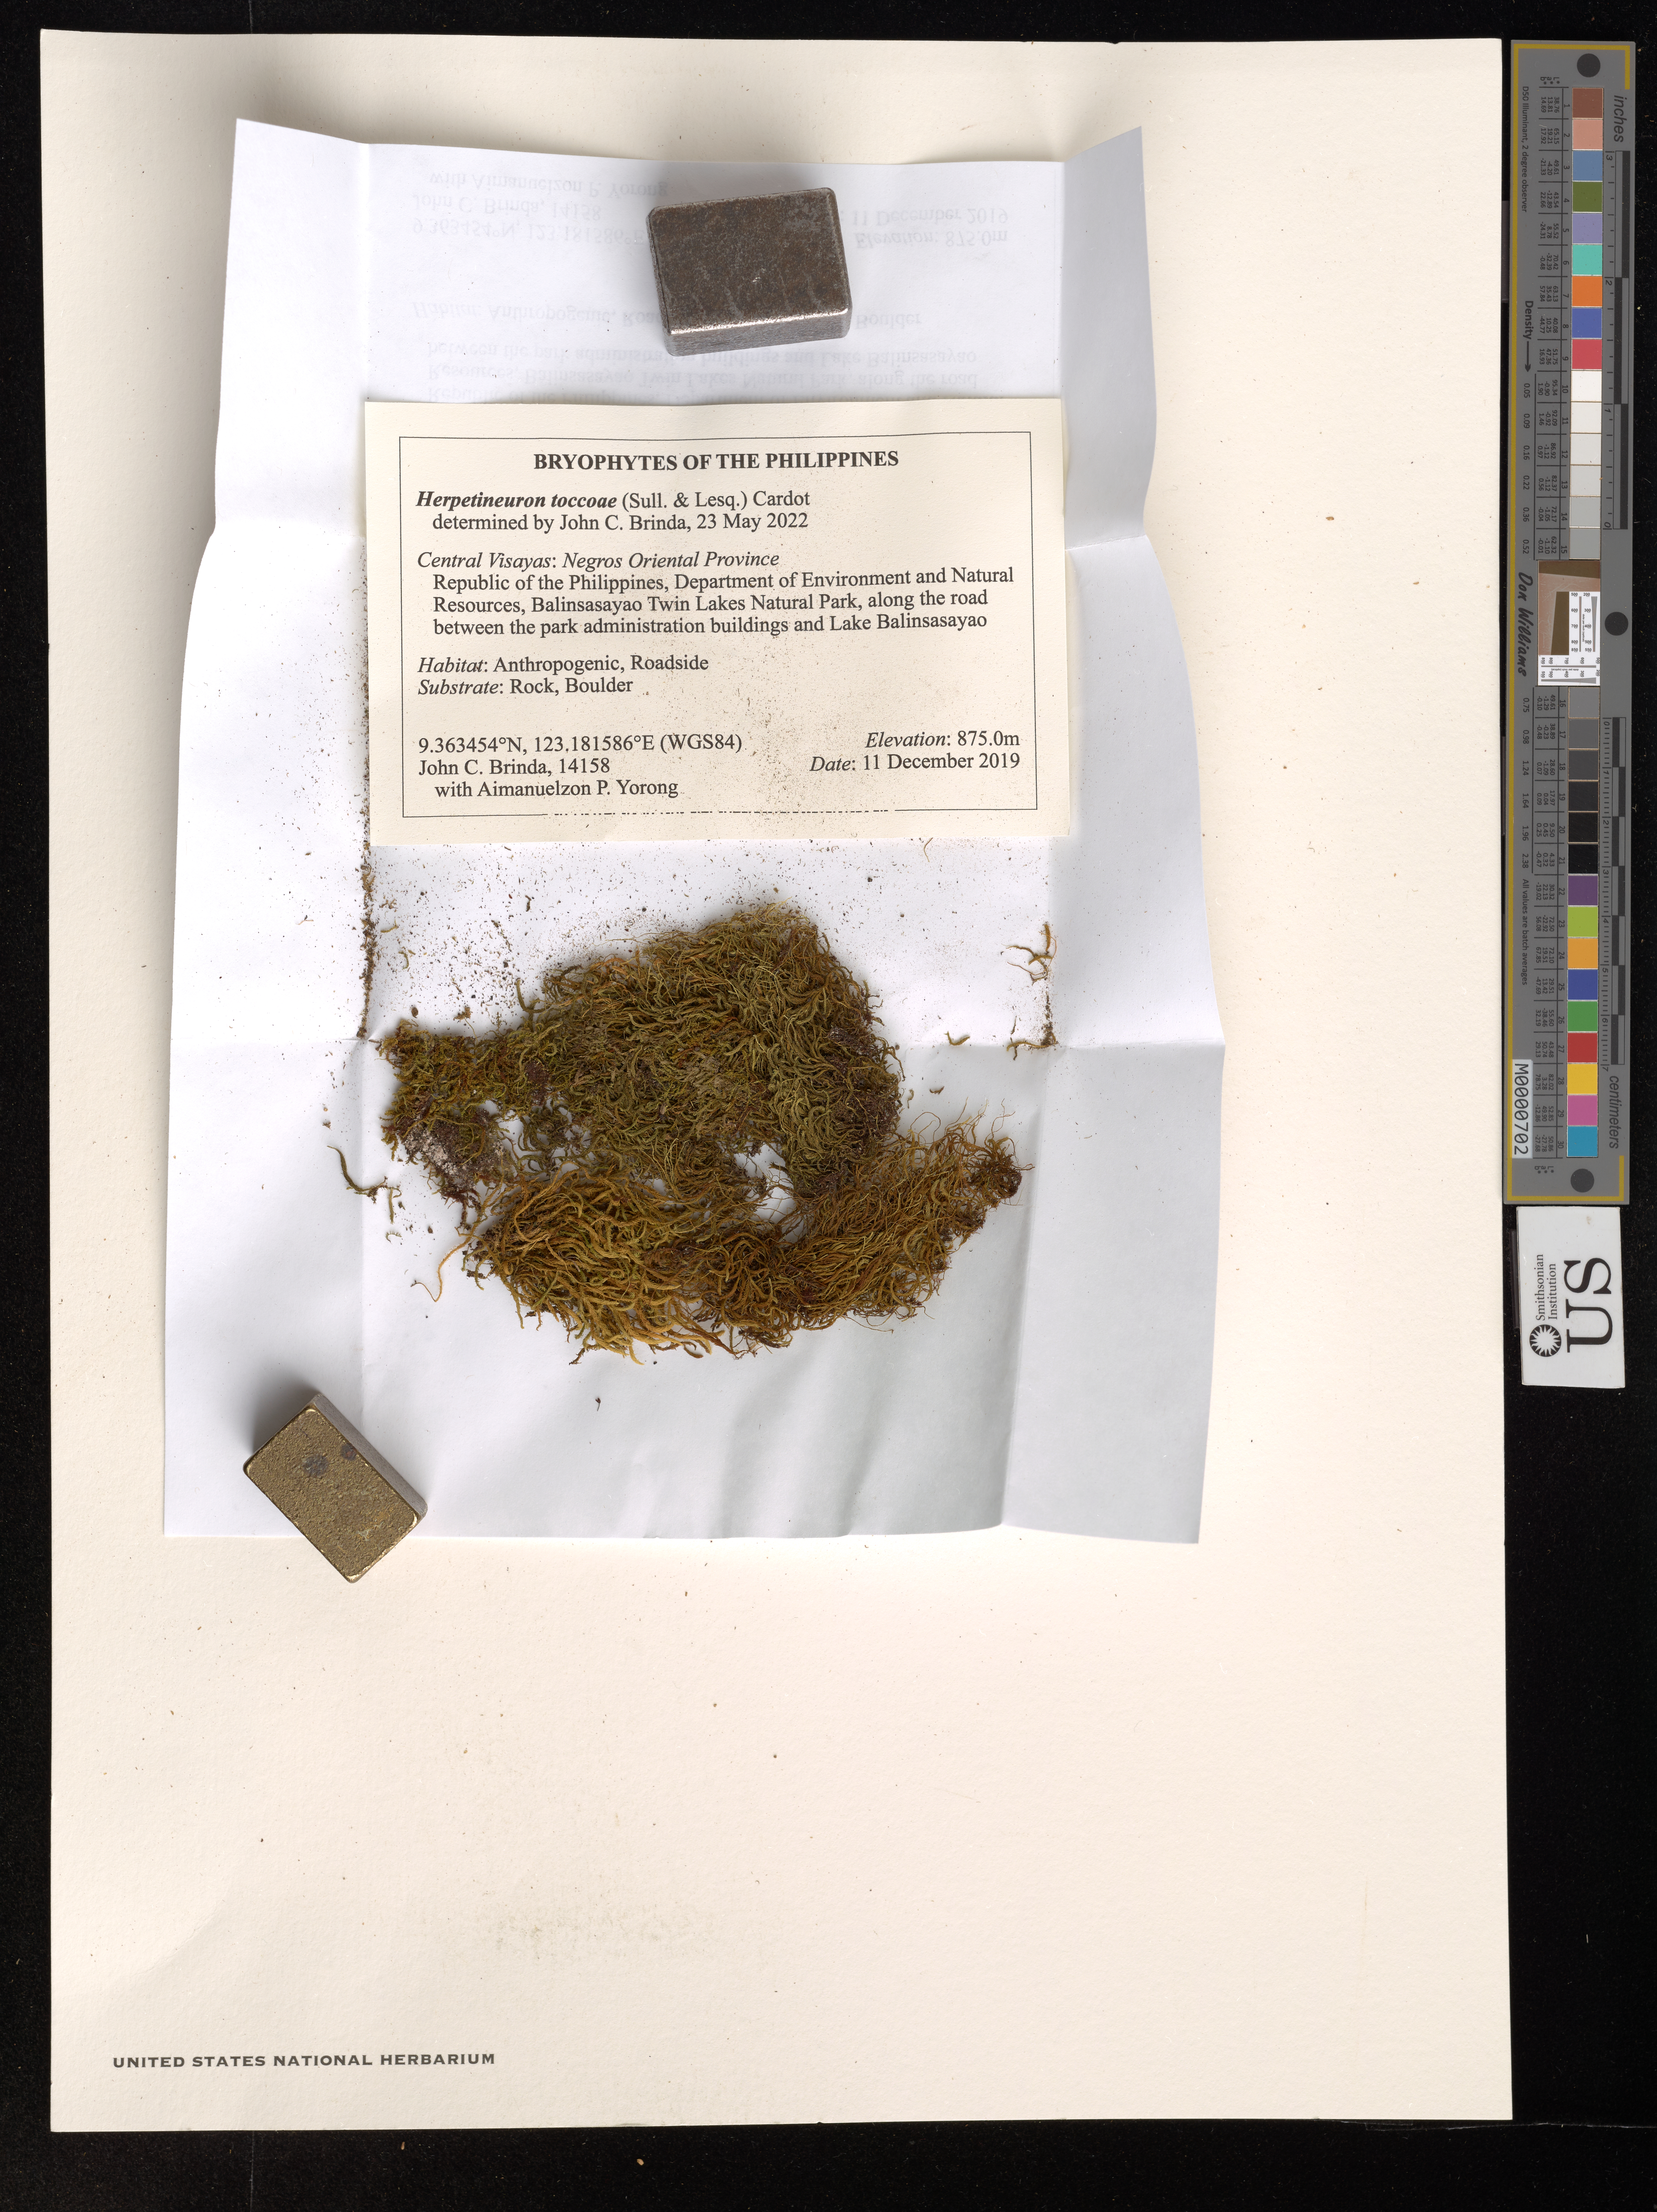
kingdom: Plantae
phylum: Bryophyta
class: Bryopsida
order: Hypnales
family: Thuidiaceae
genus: Herpetineuron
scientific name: Herpetineuron toccoae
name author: (Sull. & Lesq.) Cardot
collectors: J. Brinda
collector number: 14158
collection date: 2019-12-11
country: Philippines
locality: Central Visayas: Negros Oriental Province. Republic of the Philippines, Department of Environment and Natural Resources, Balinsasayao Twin Lakes Natural Parkm along the road between the park administration buildings and Lake Balinsasayao. (WGS84).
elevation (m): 875